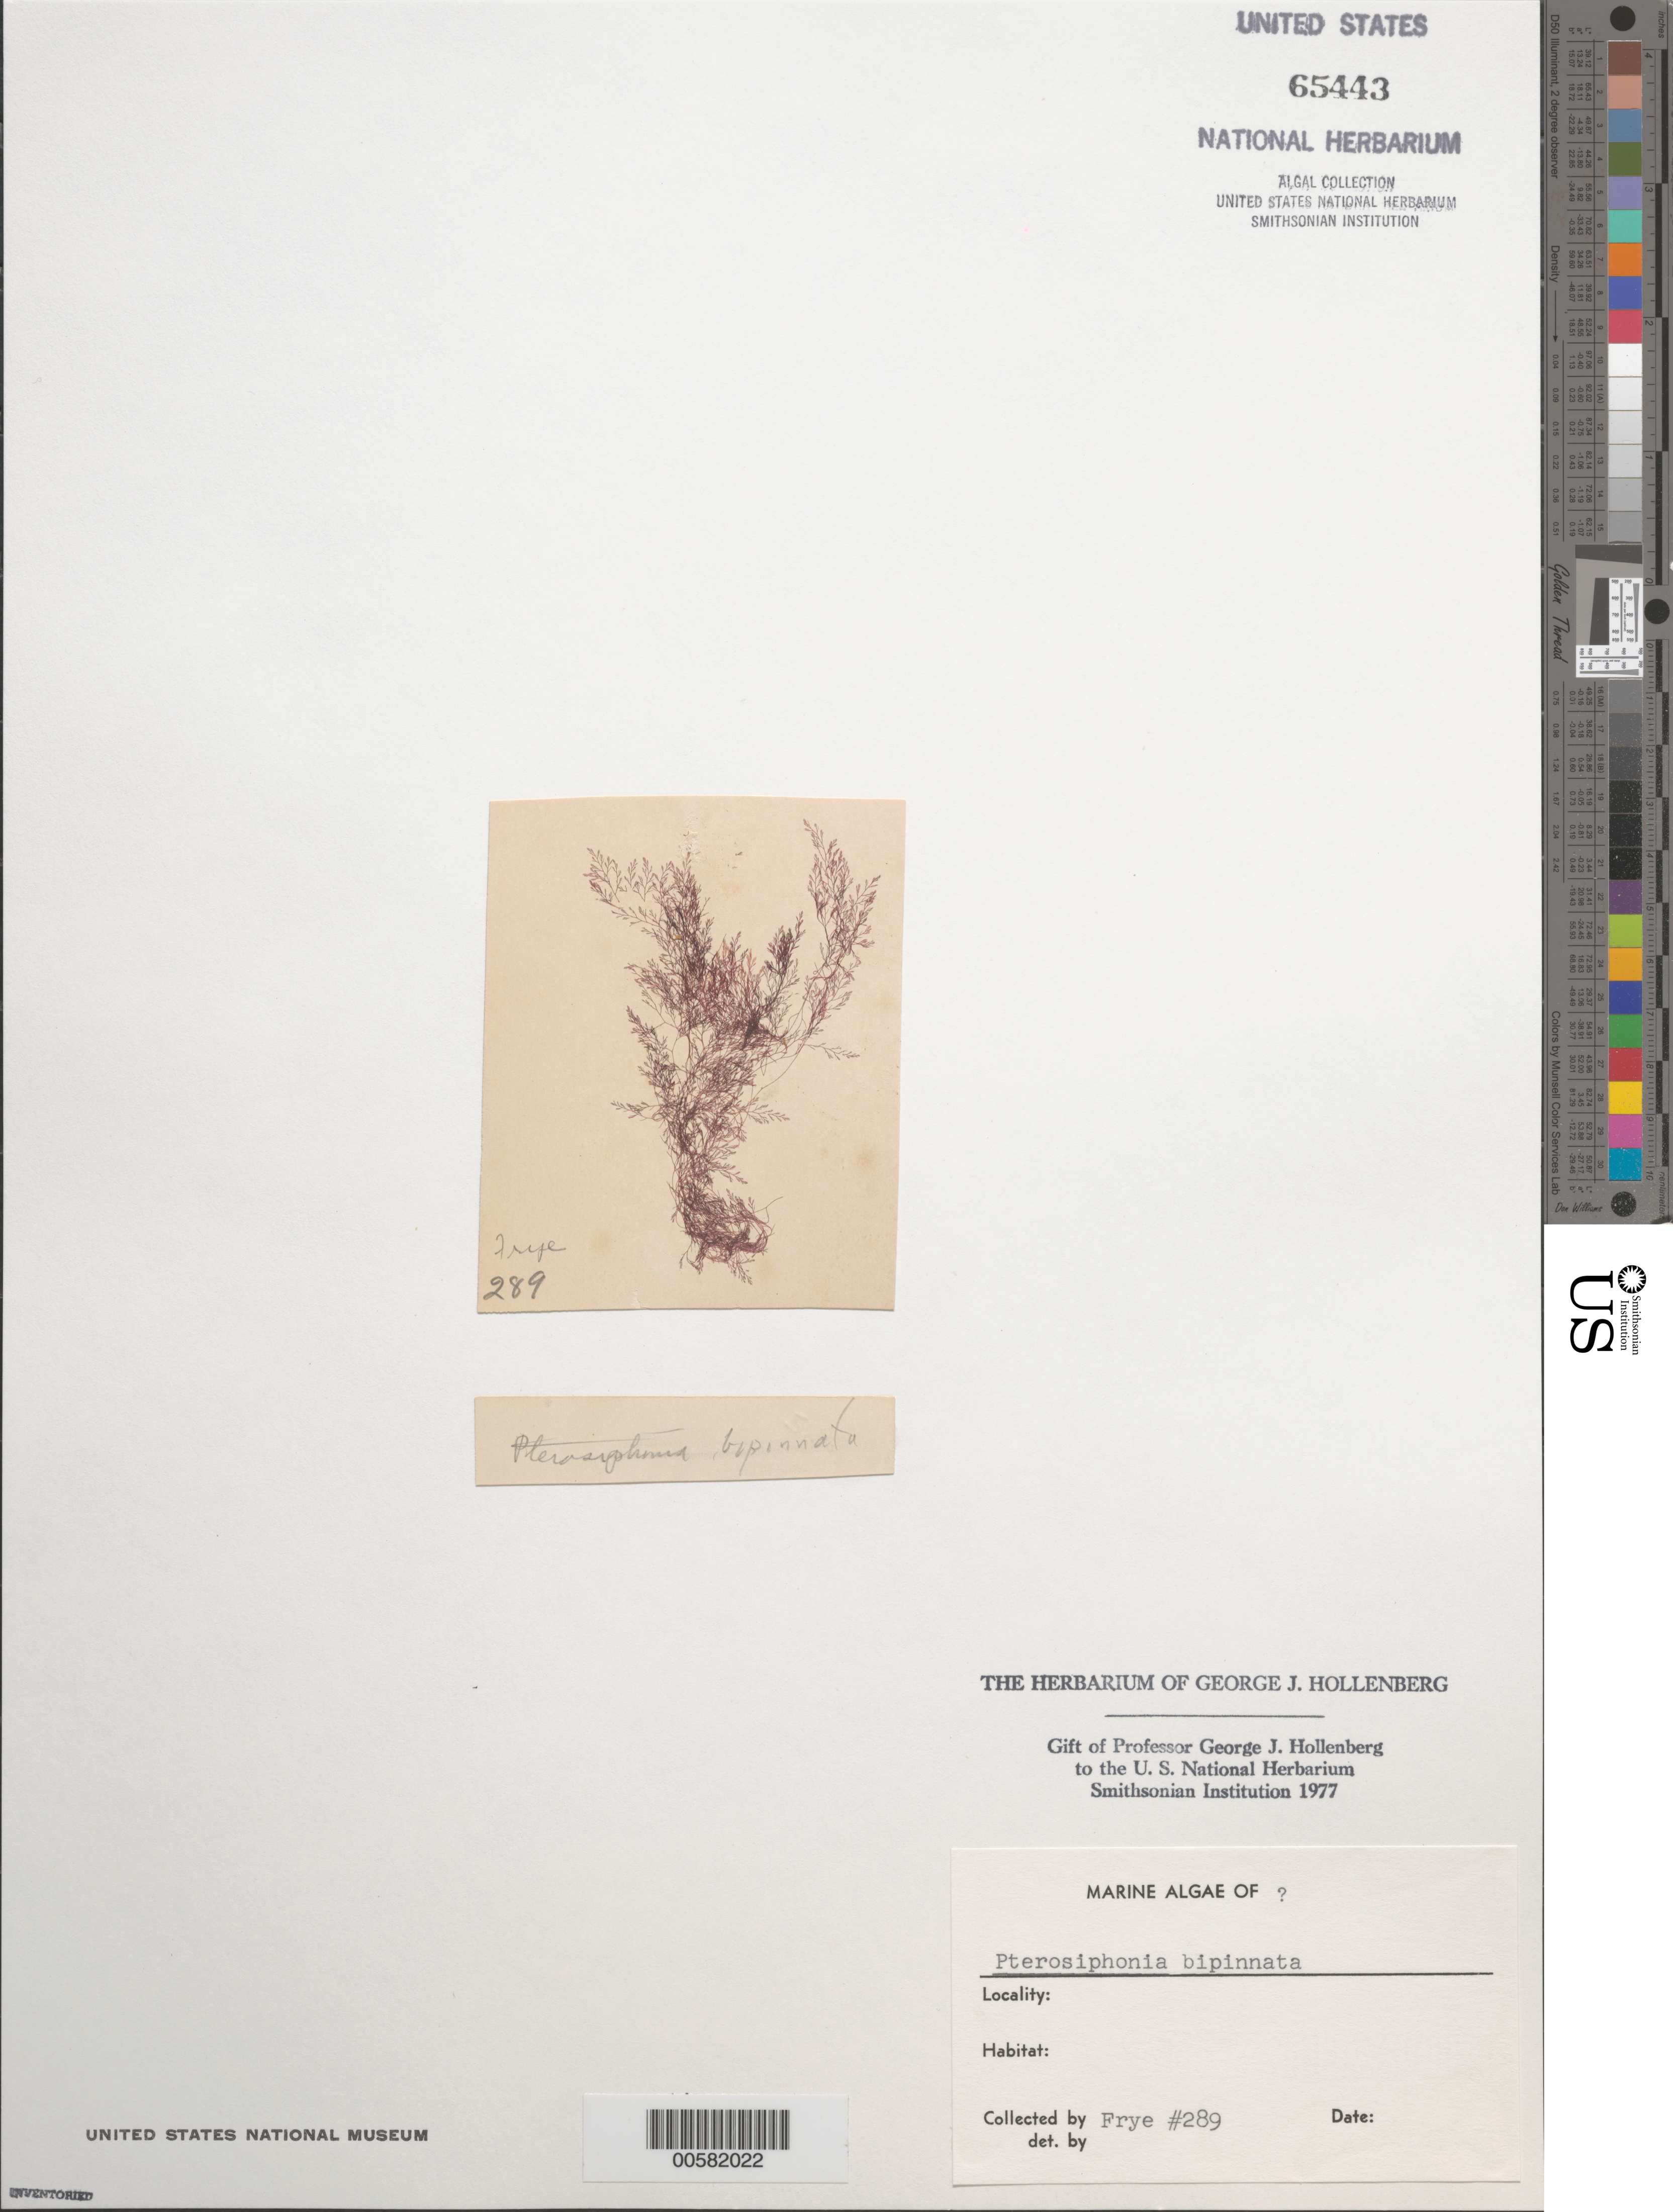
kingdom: Plantae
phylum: Rhodophyta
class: Florideophyceae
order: Ceramiales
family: Rhodomelaceae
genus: Savoiea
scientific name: Savoiea bipinnata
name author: (Postels & Rupr.) M.J. Wynne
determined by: Algae name updating Project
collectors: -. Frye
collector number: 289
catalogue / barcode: US 65443